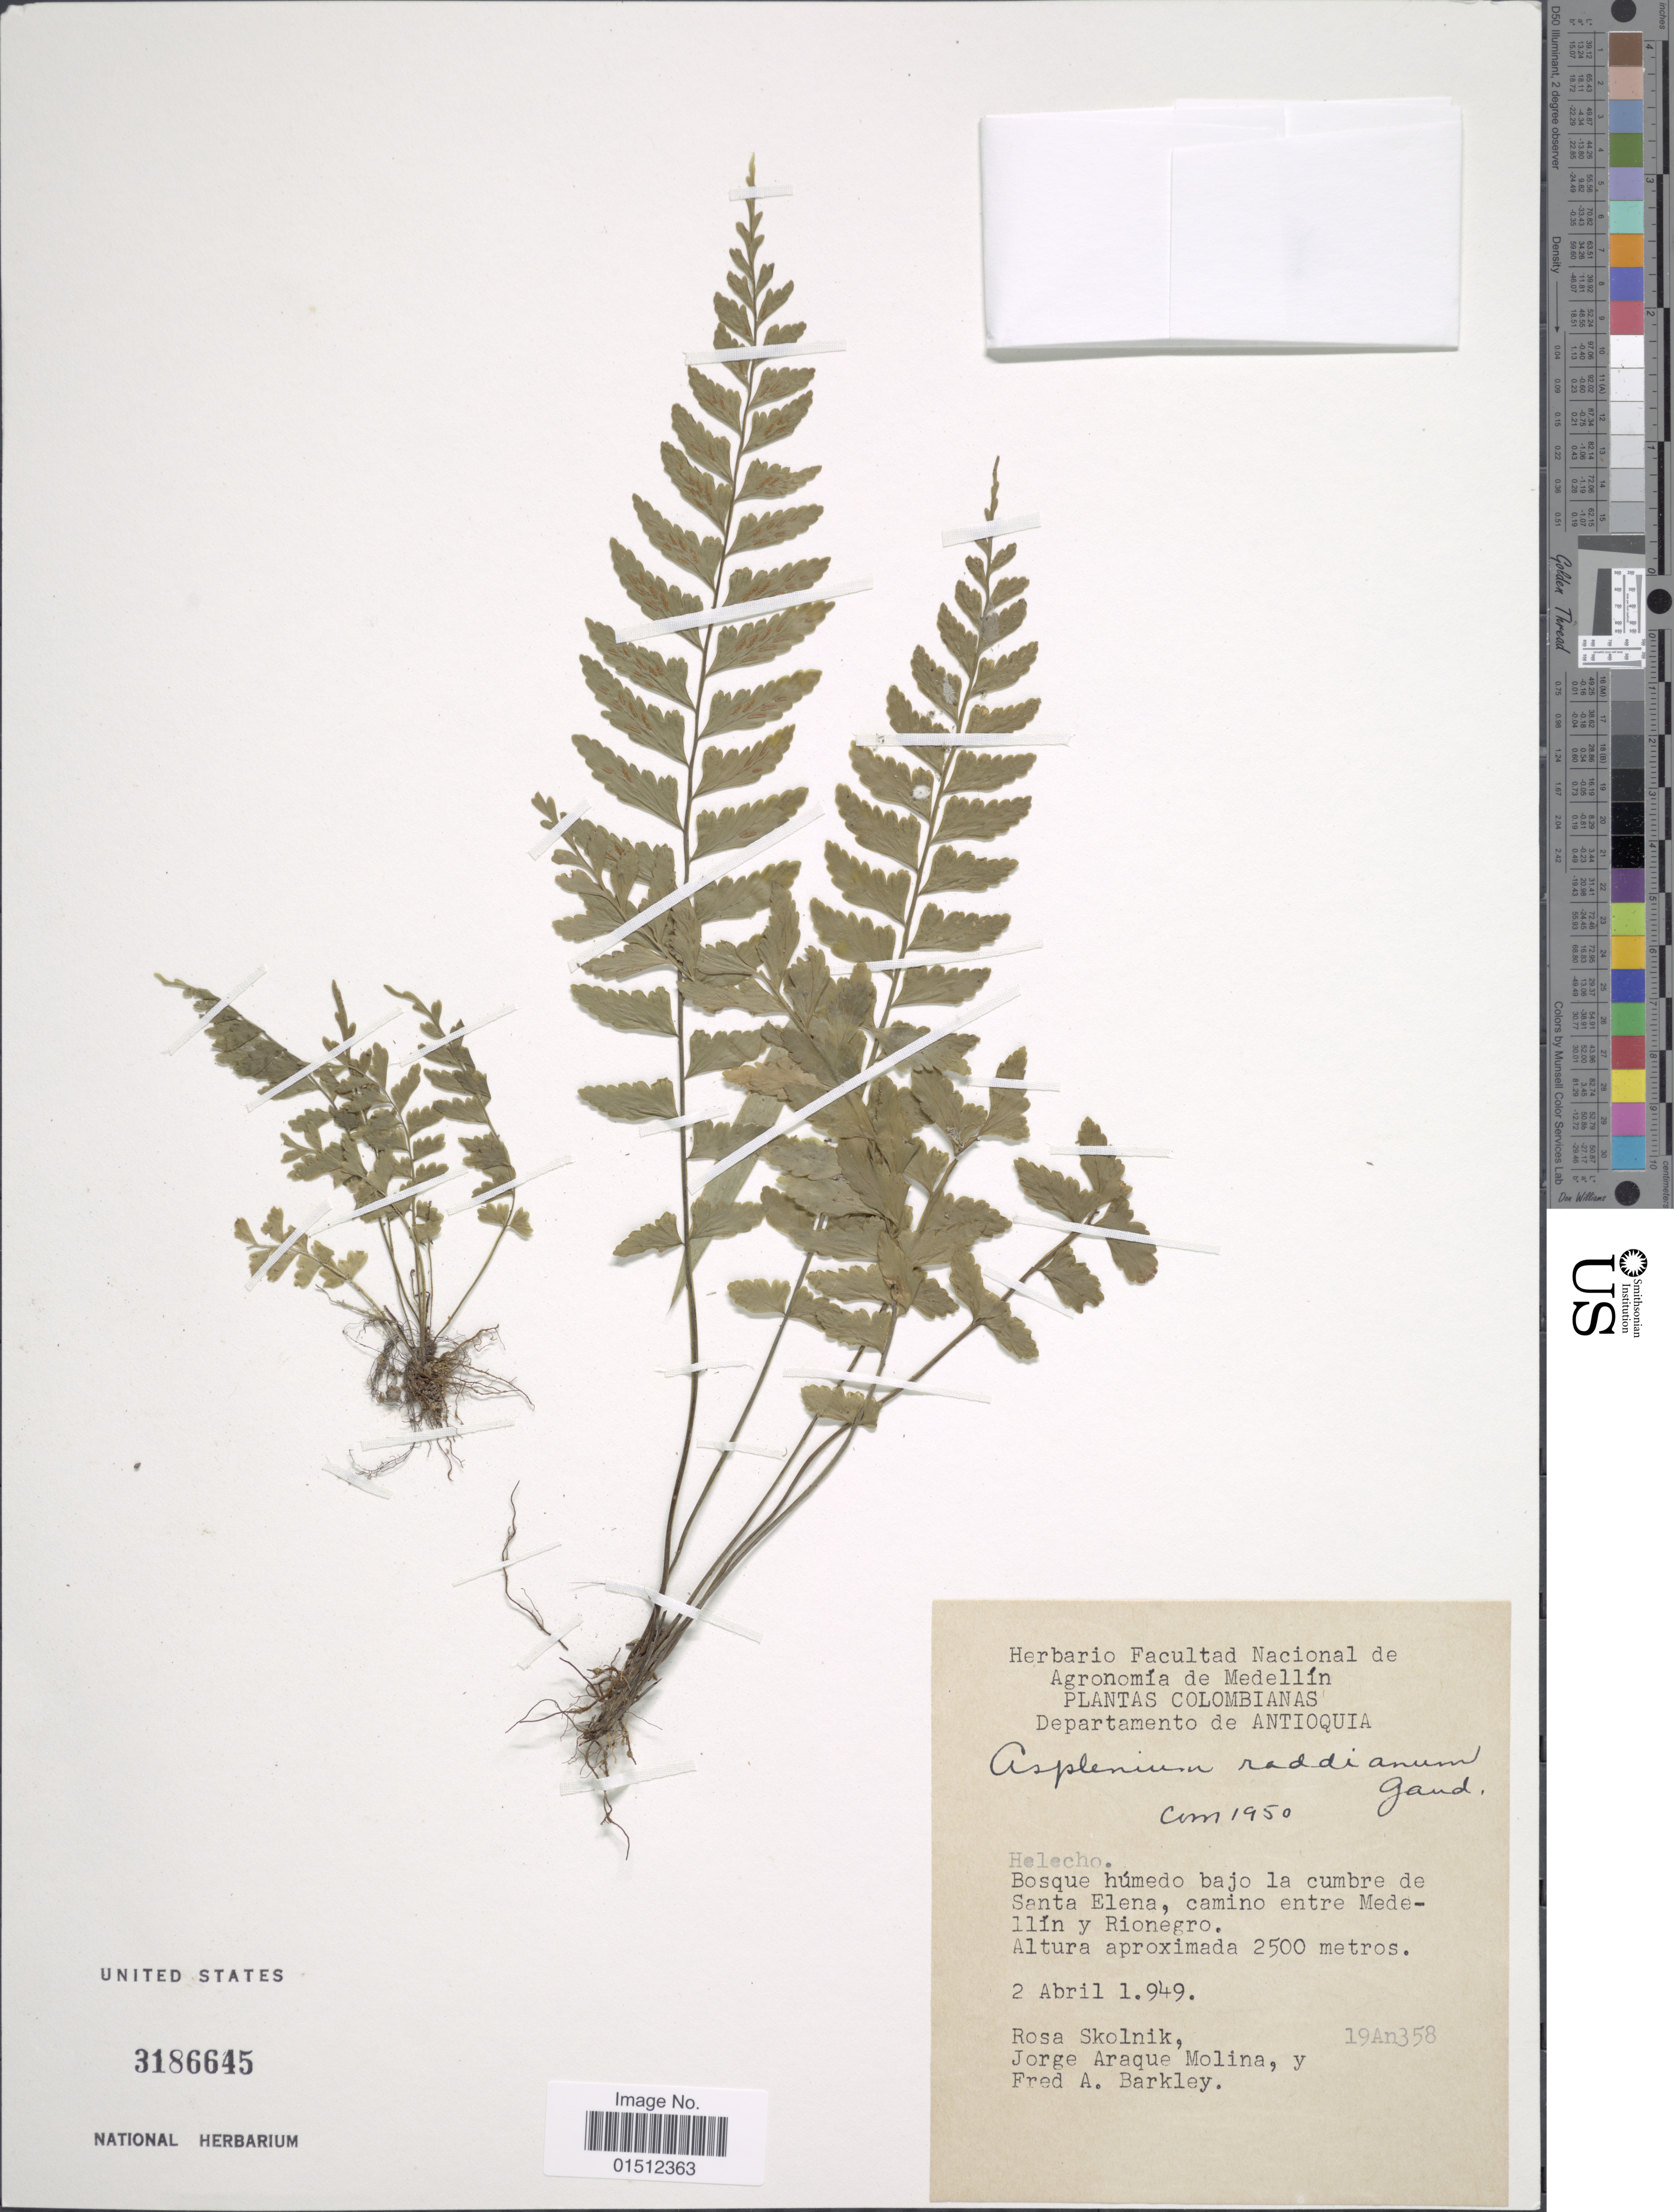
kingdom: Plantae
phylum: Tracheophyta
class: Polypodiopsida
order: Polypodiales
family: Aspleniaceae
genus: Asplenium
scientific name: Asplenium raddianum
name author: Gaudich.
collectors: R. Skolnik, J. Araque Molina & F. A. Barkley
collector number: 19An358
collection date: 1949-04-02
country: Colombia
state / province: Antioquia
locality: Colombianas, Departamento de Antioquia, Helecho, Bosque humedo bajo la cumbre de Santa Elena, camino entre Medellin y Rionegro.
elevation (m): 2500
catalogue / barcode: US 3186645